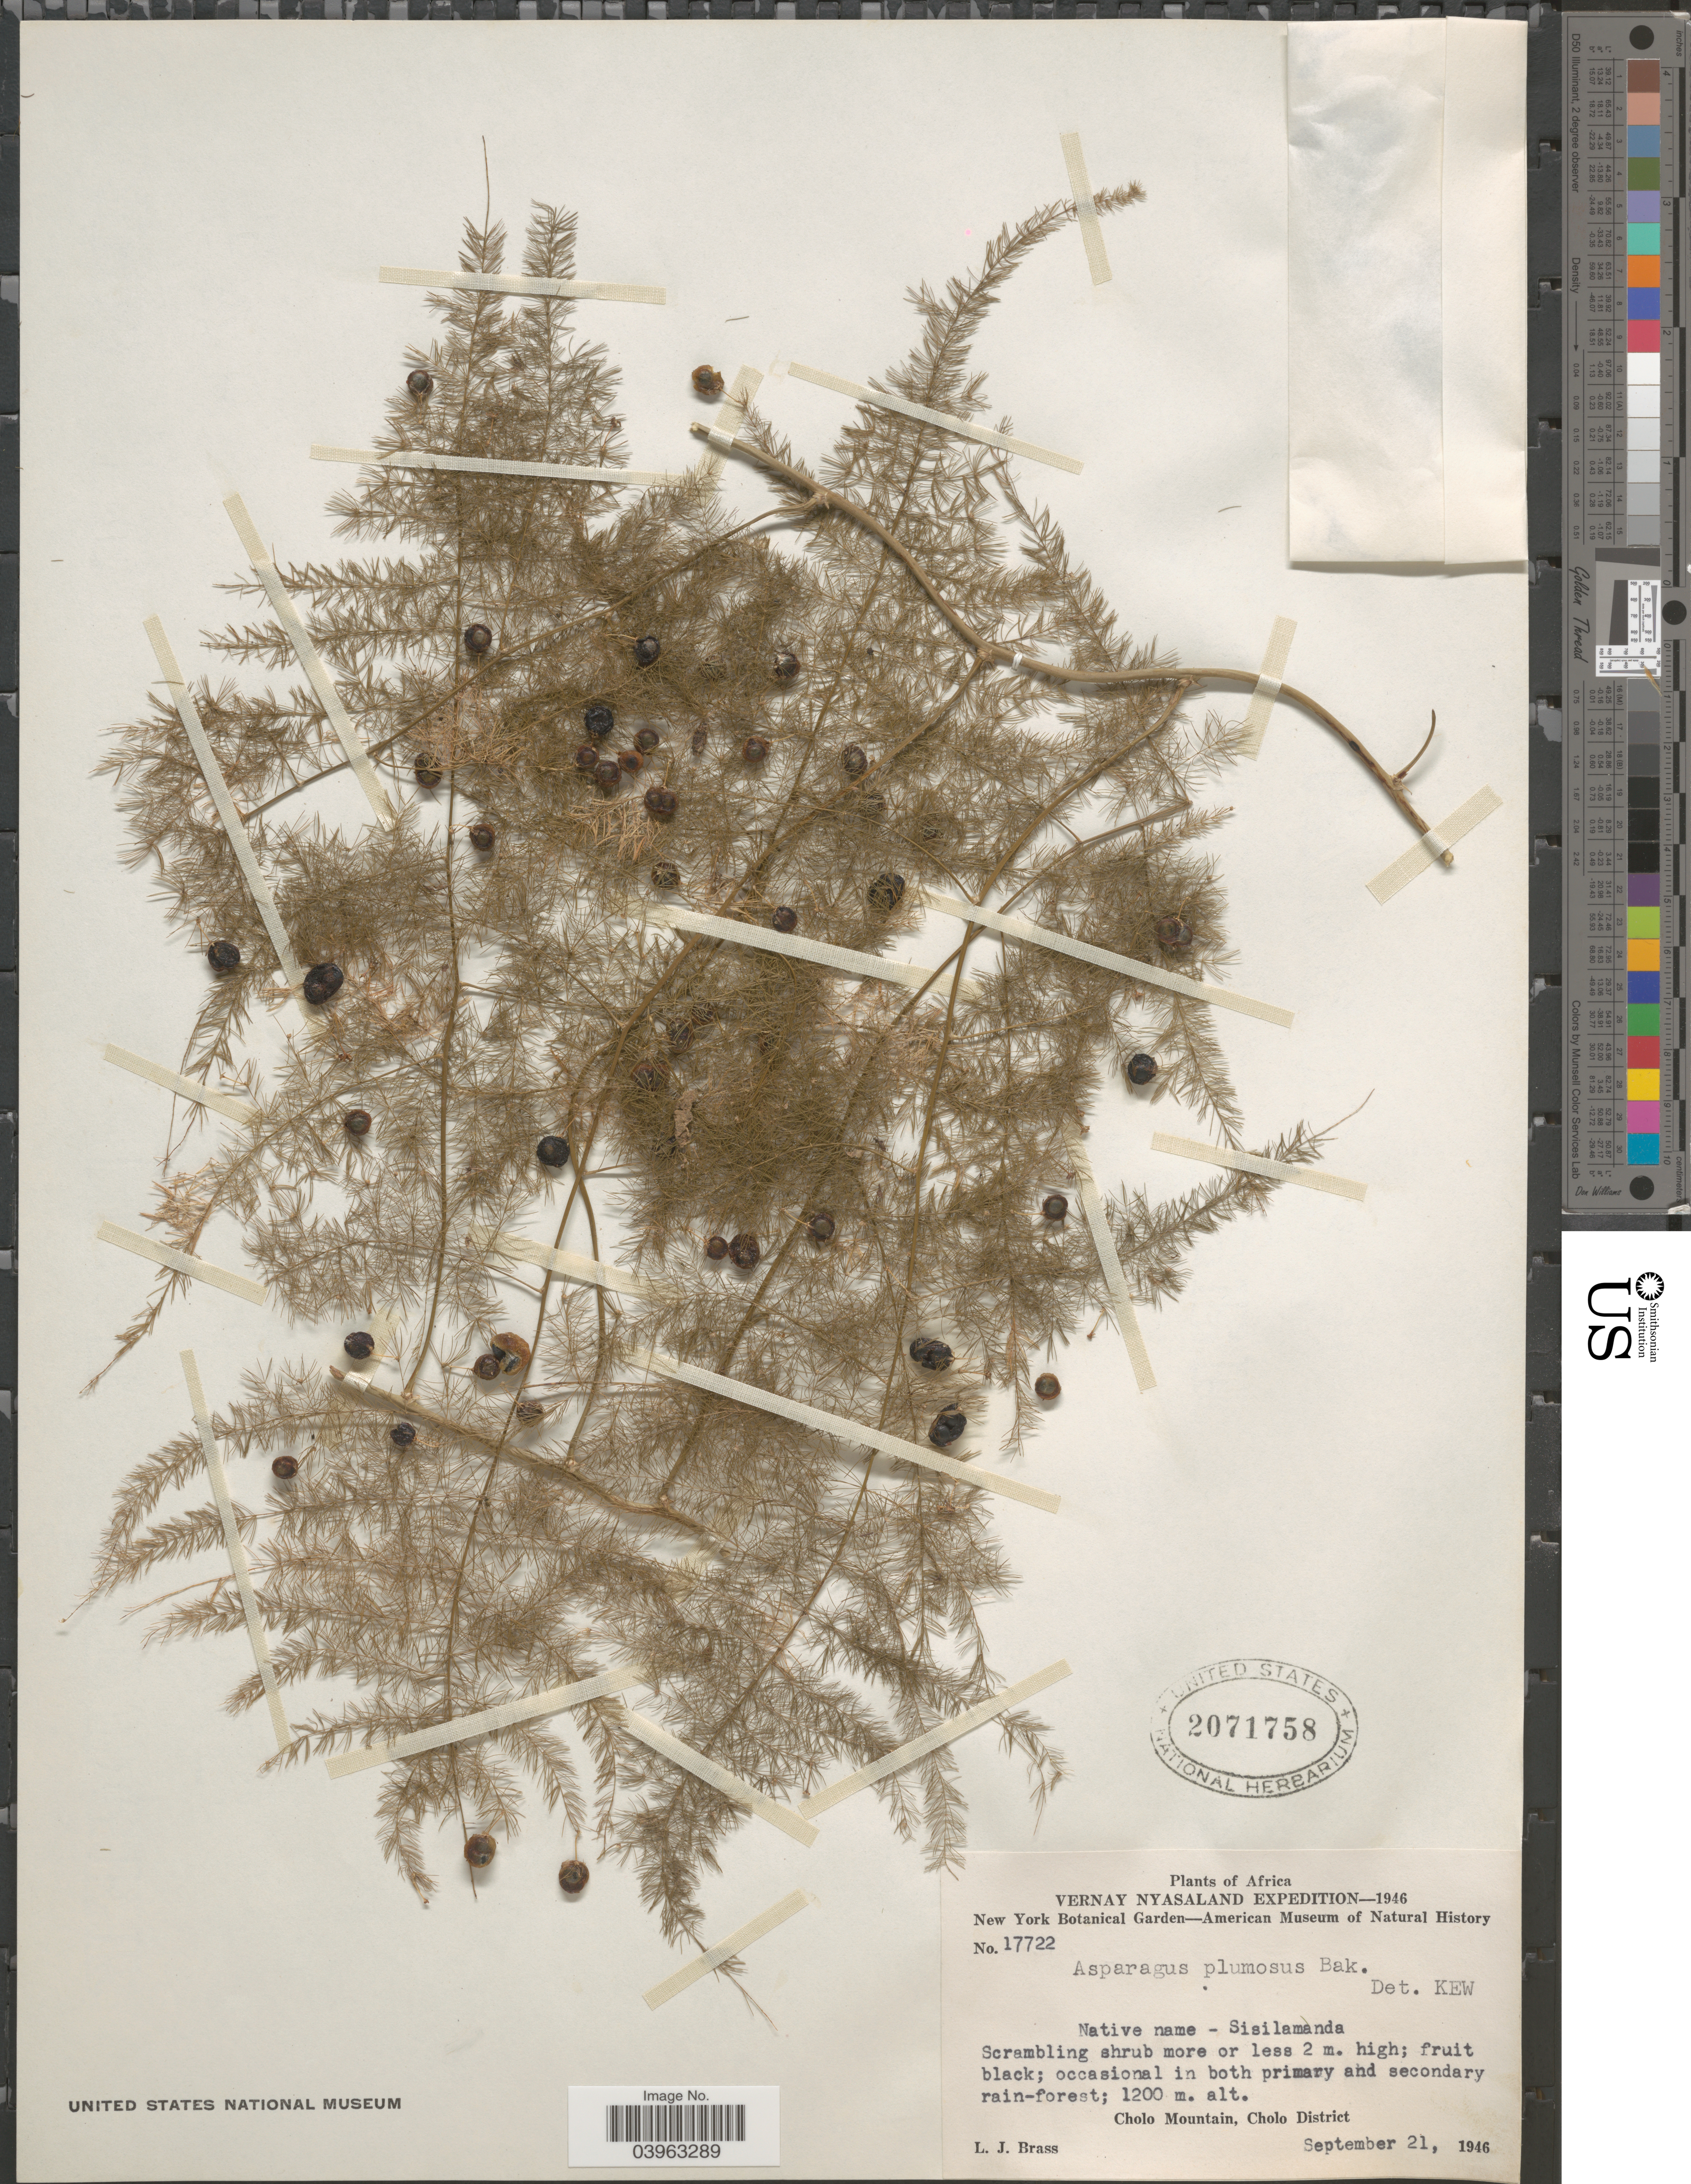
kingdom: Plantae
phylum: Tracheophyta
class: Liliopsida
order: Asparagales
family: Asparagaceae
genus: Asparagus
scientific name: Asparagus setaceus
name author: (Kunth) Jessop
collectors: L. J. Brass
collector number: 17722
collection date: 1946-09-21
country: Malawi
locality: Vernay Nyasaland. Cholo Mountain, Cholo District.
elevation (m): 1200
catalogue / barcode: US 2071758